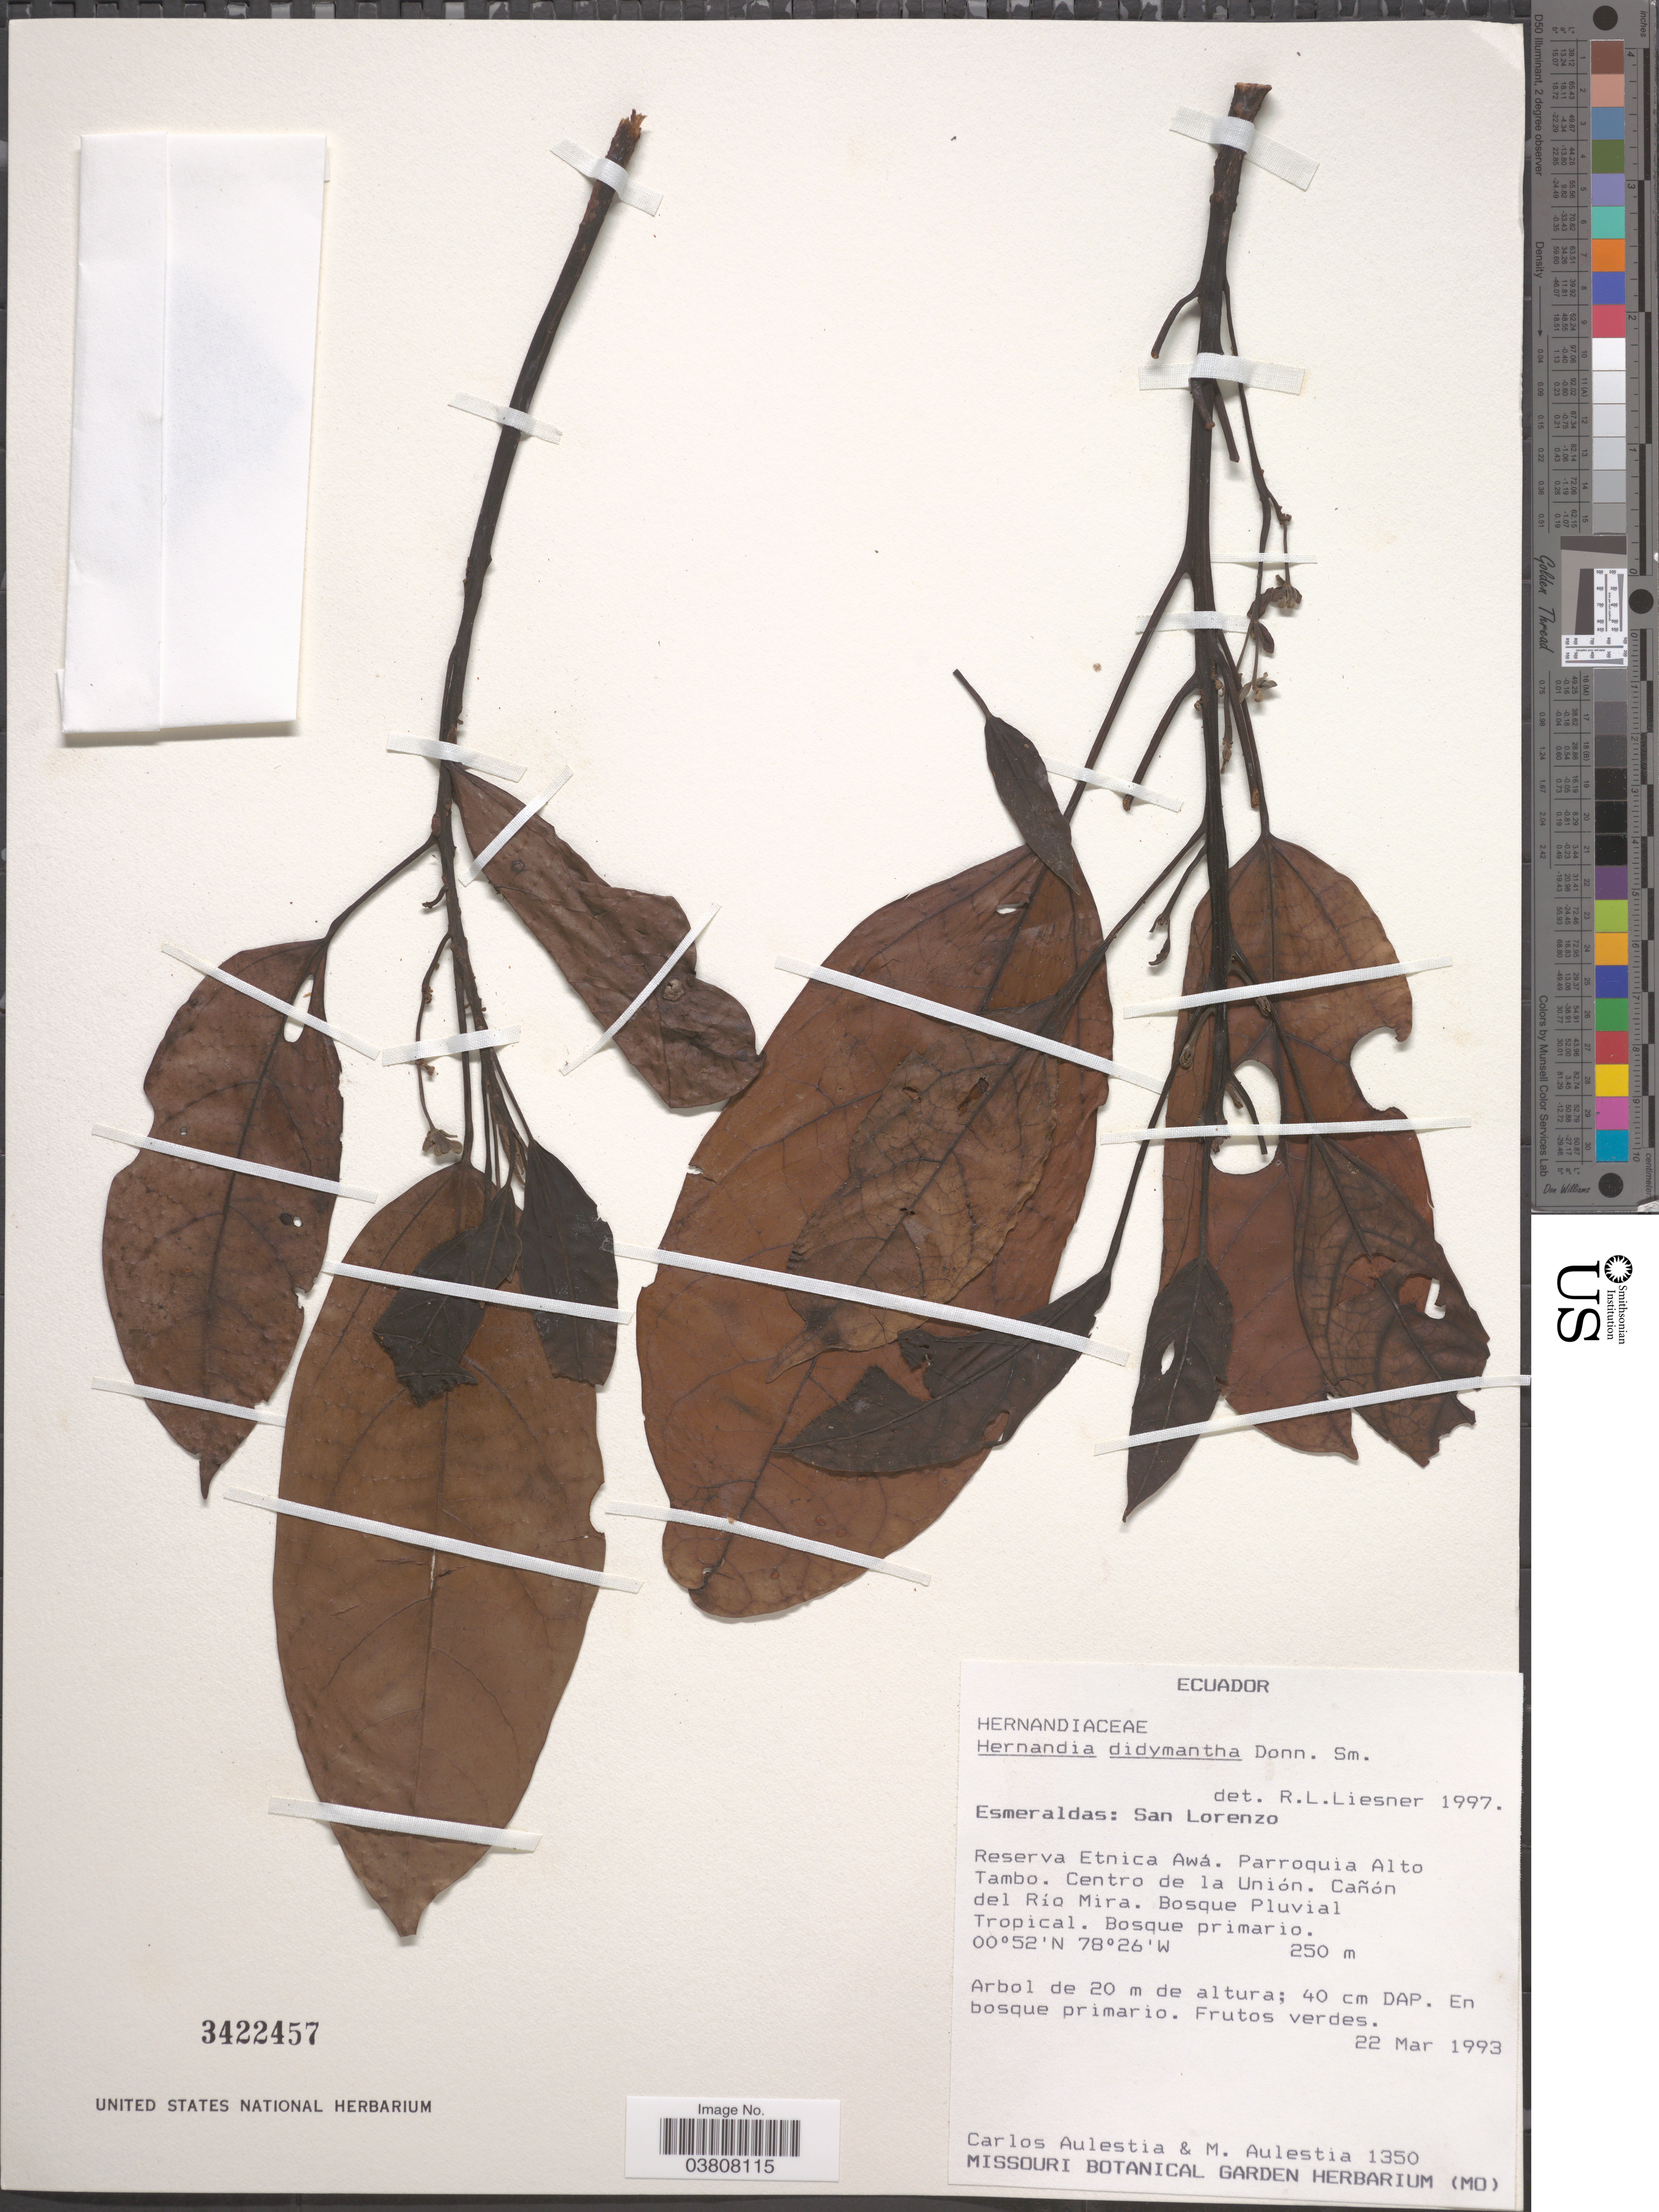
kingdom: Plantae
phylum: Tracheophyta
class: Magnoliopsida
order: Laurales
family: Hernandiaceae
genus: Hernandia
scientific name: Hernandia didymantha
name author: Donn. Sm.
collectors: C. Aulestia & M. Aulestia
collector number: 1350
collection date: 1993-03-22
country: Puerto Rico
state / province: San Lorenzo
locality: Reserva Etnica Awá. Parroquia Alto Tambo. Centro de la Unión. Cañon del Río Mira. Bosque Pluvial Tropical.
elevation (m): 250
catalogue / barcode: US 3422457